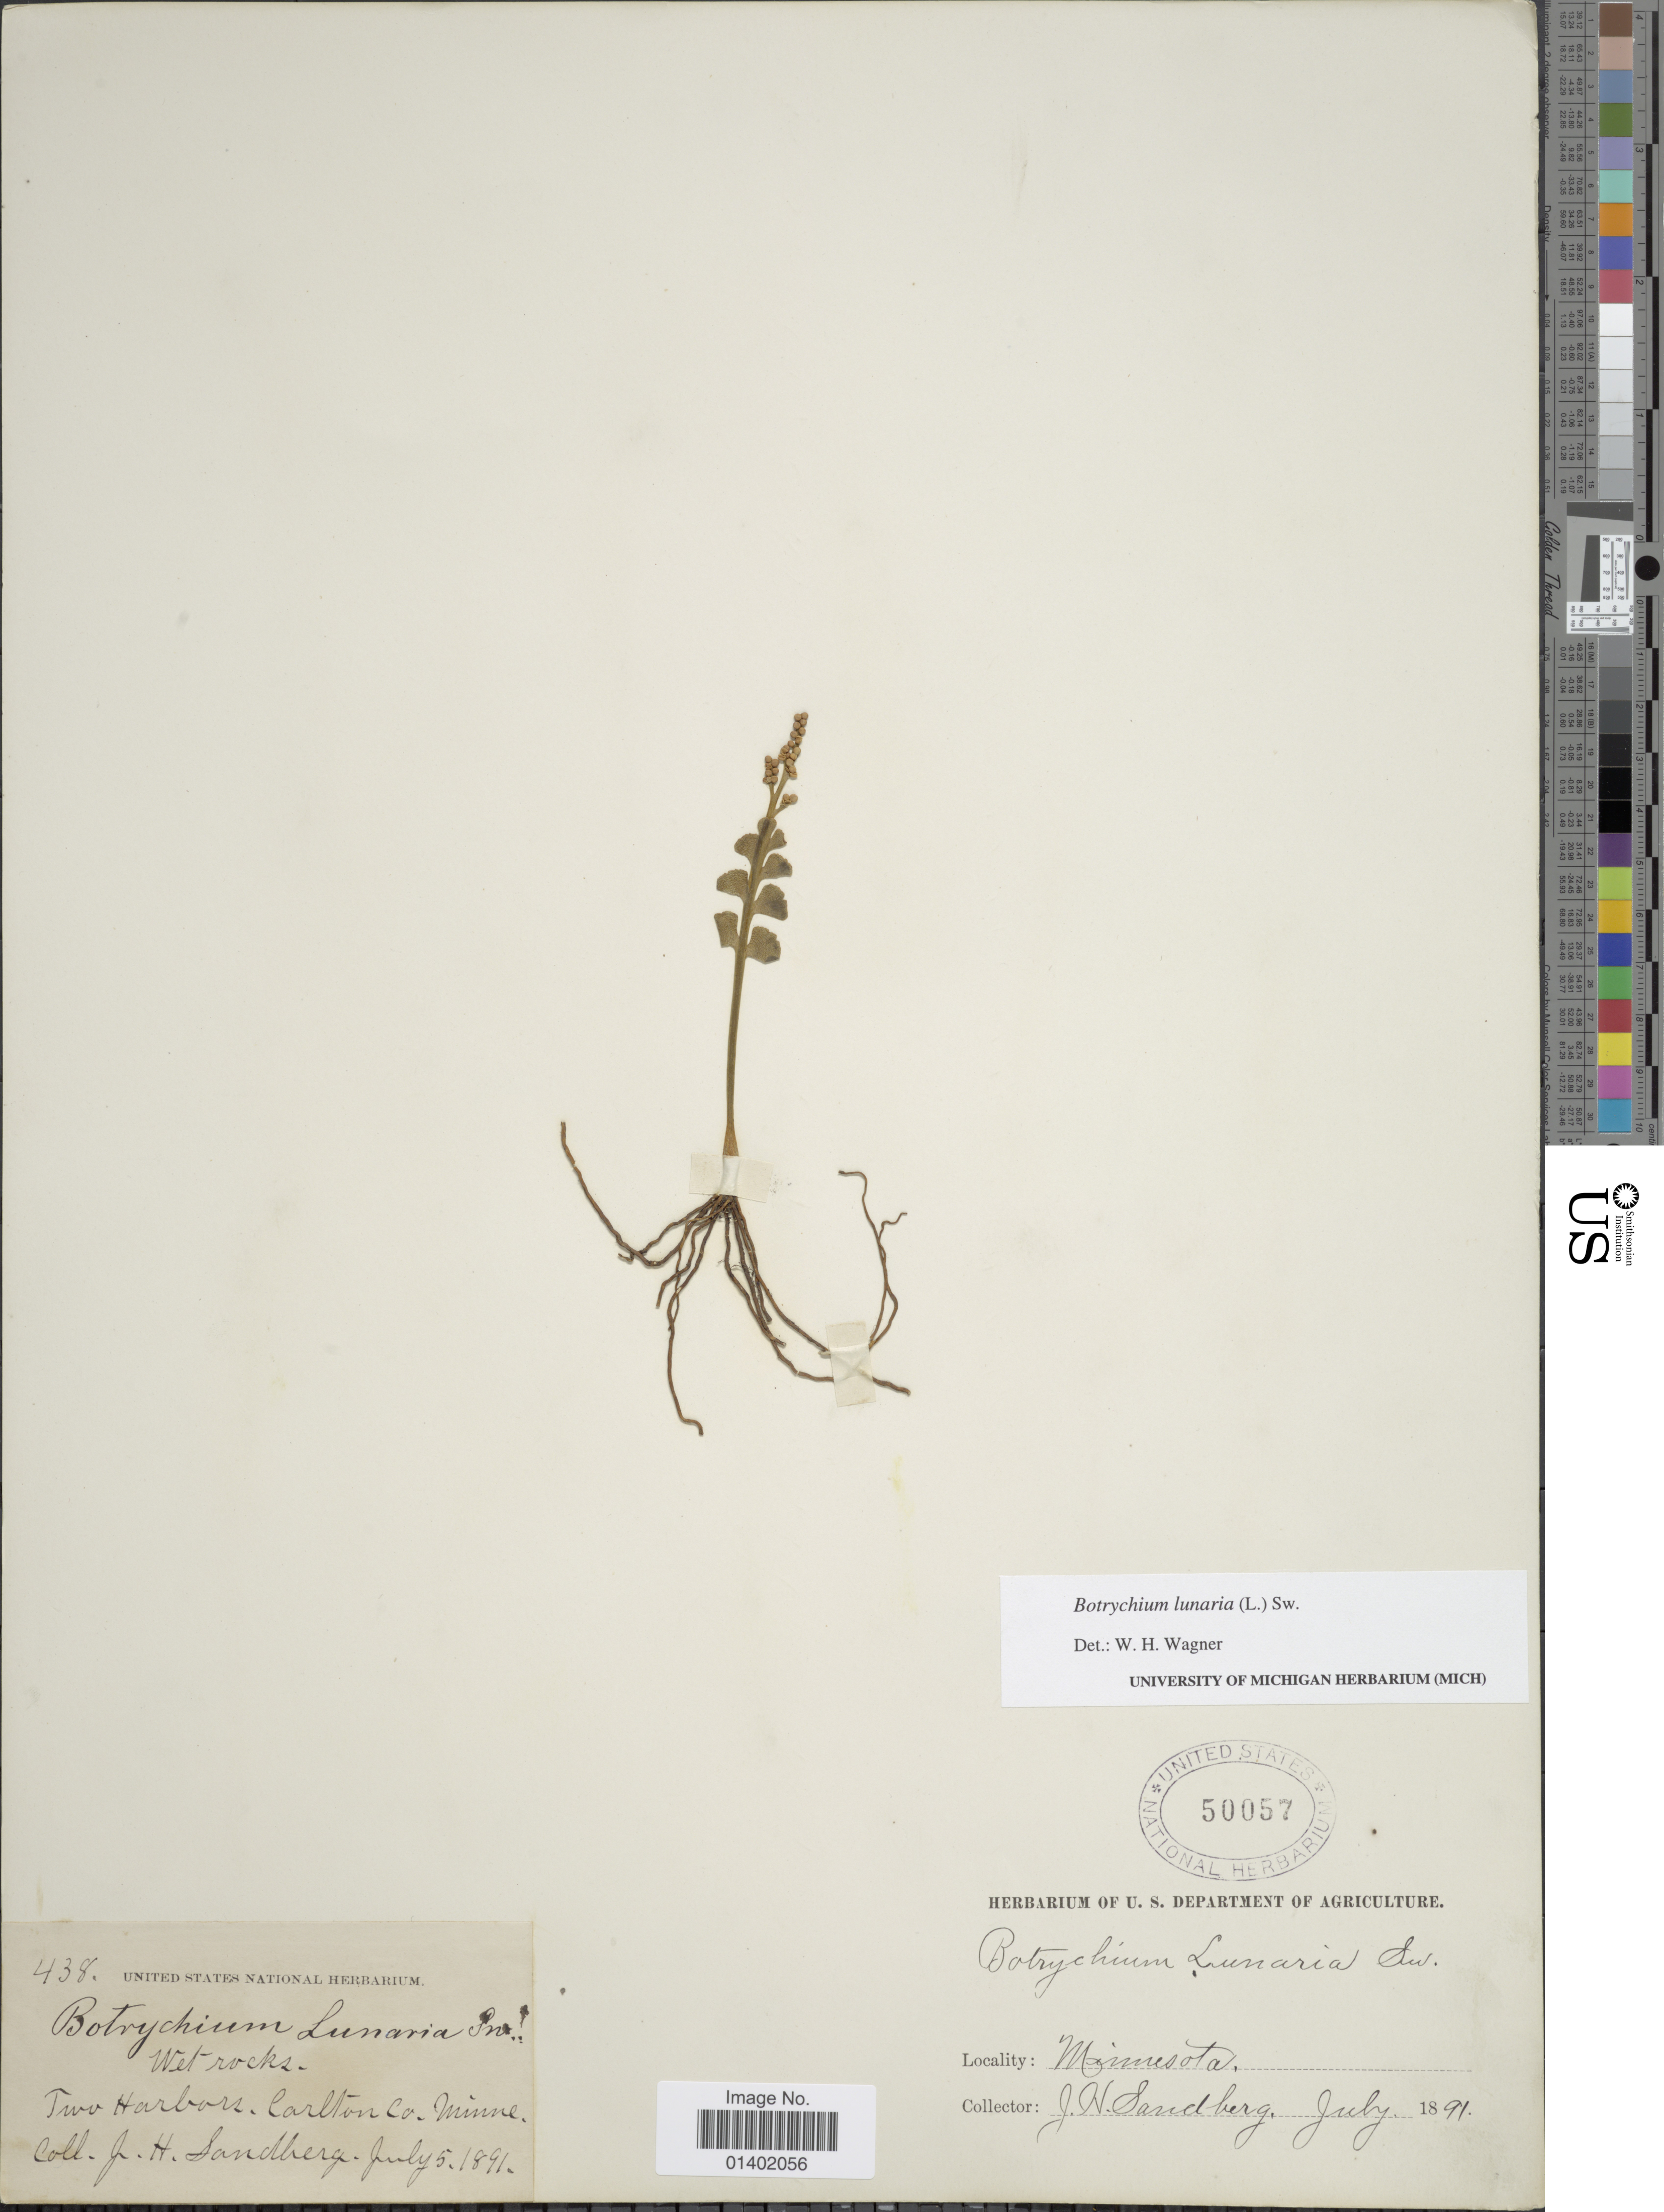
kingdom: Plantae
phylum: Tracheophyta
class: Polypodiopsida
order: Ophioglossales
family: Ophioglossaceae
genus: Botrychium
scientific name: Botrychium lunaria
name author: (L.) Sw.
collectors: J. H. Sandberg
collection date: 1891-07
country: United States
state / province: Minnesota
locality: Two Harbors-Carlton Co.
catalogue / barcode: US 50057